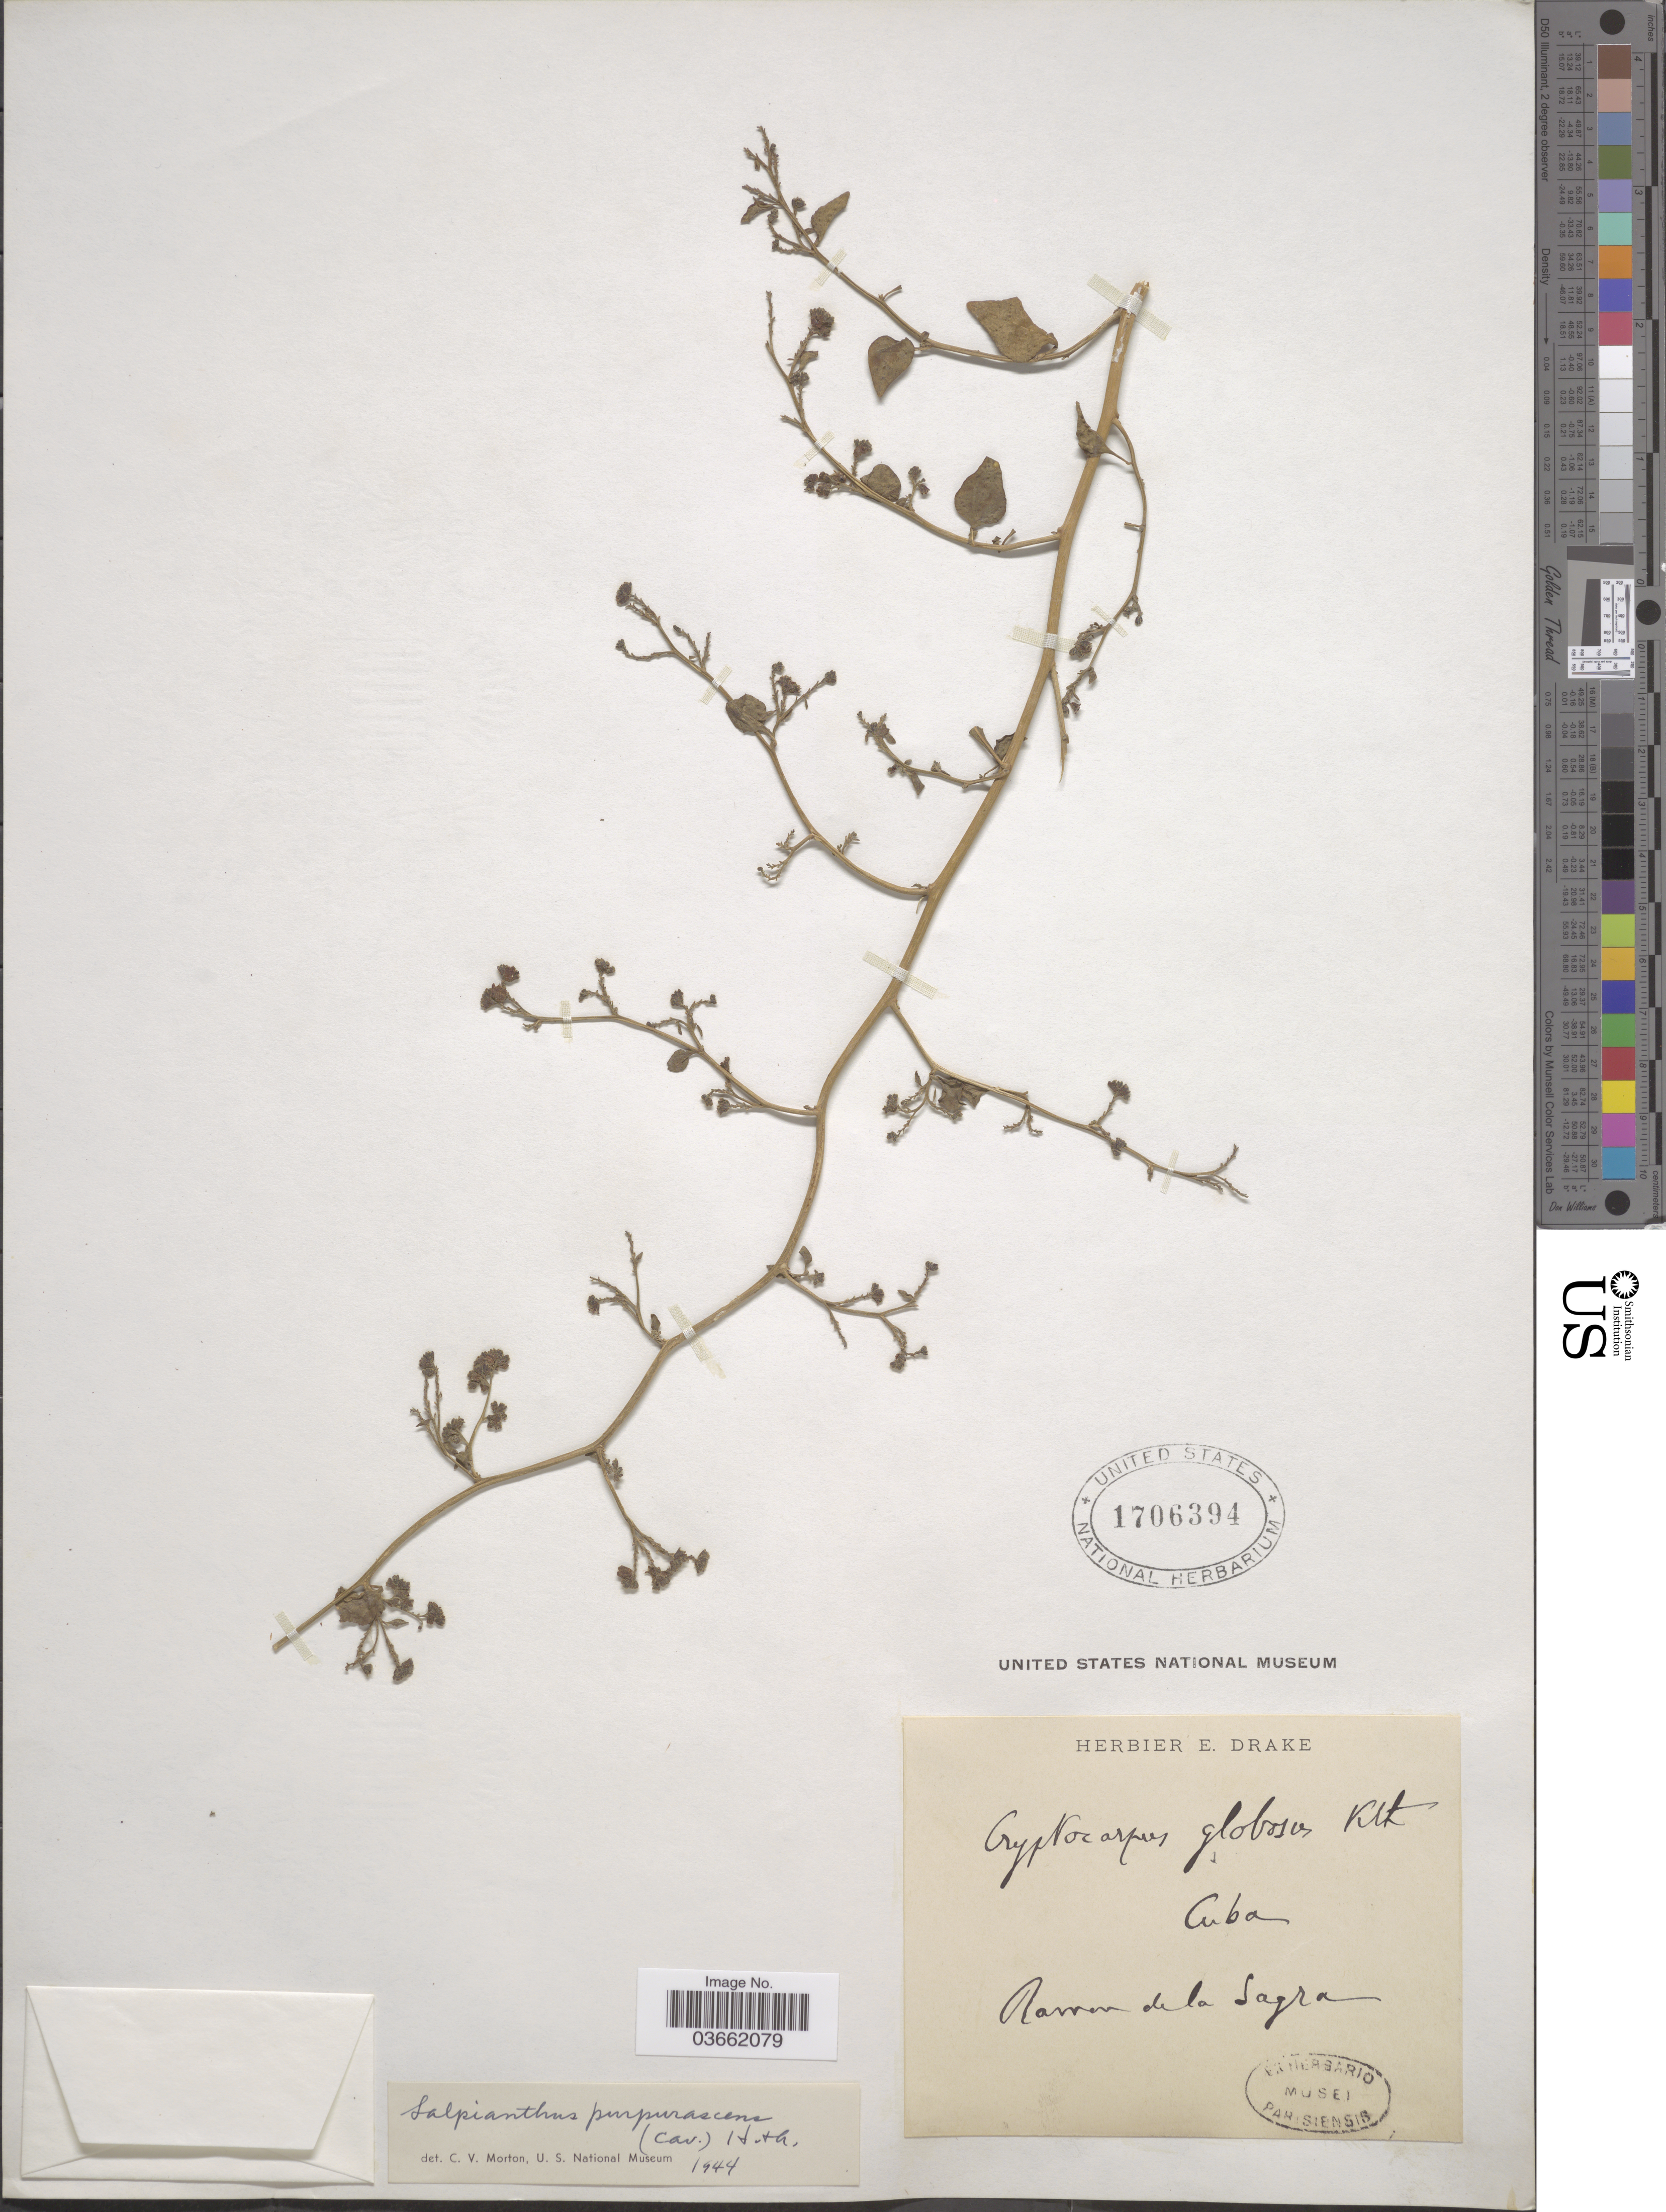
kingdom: Plantae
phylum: Tracheophyta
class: Magnoliopsida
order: Caryophyllales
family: Nyctaginaceae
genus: Salpianthus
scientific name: Salpianthus purpurascens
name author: (Cav. ex Lag.) Hook. & Arn.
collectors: ex herb. E. Drake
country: Cuba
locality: Ramon de la Sagra.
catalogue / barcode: US 1706394